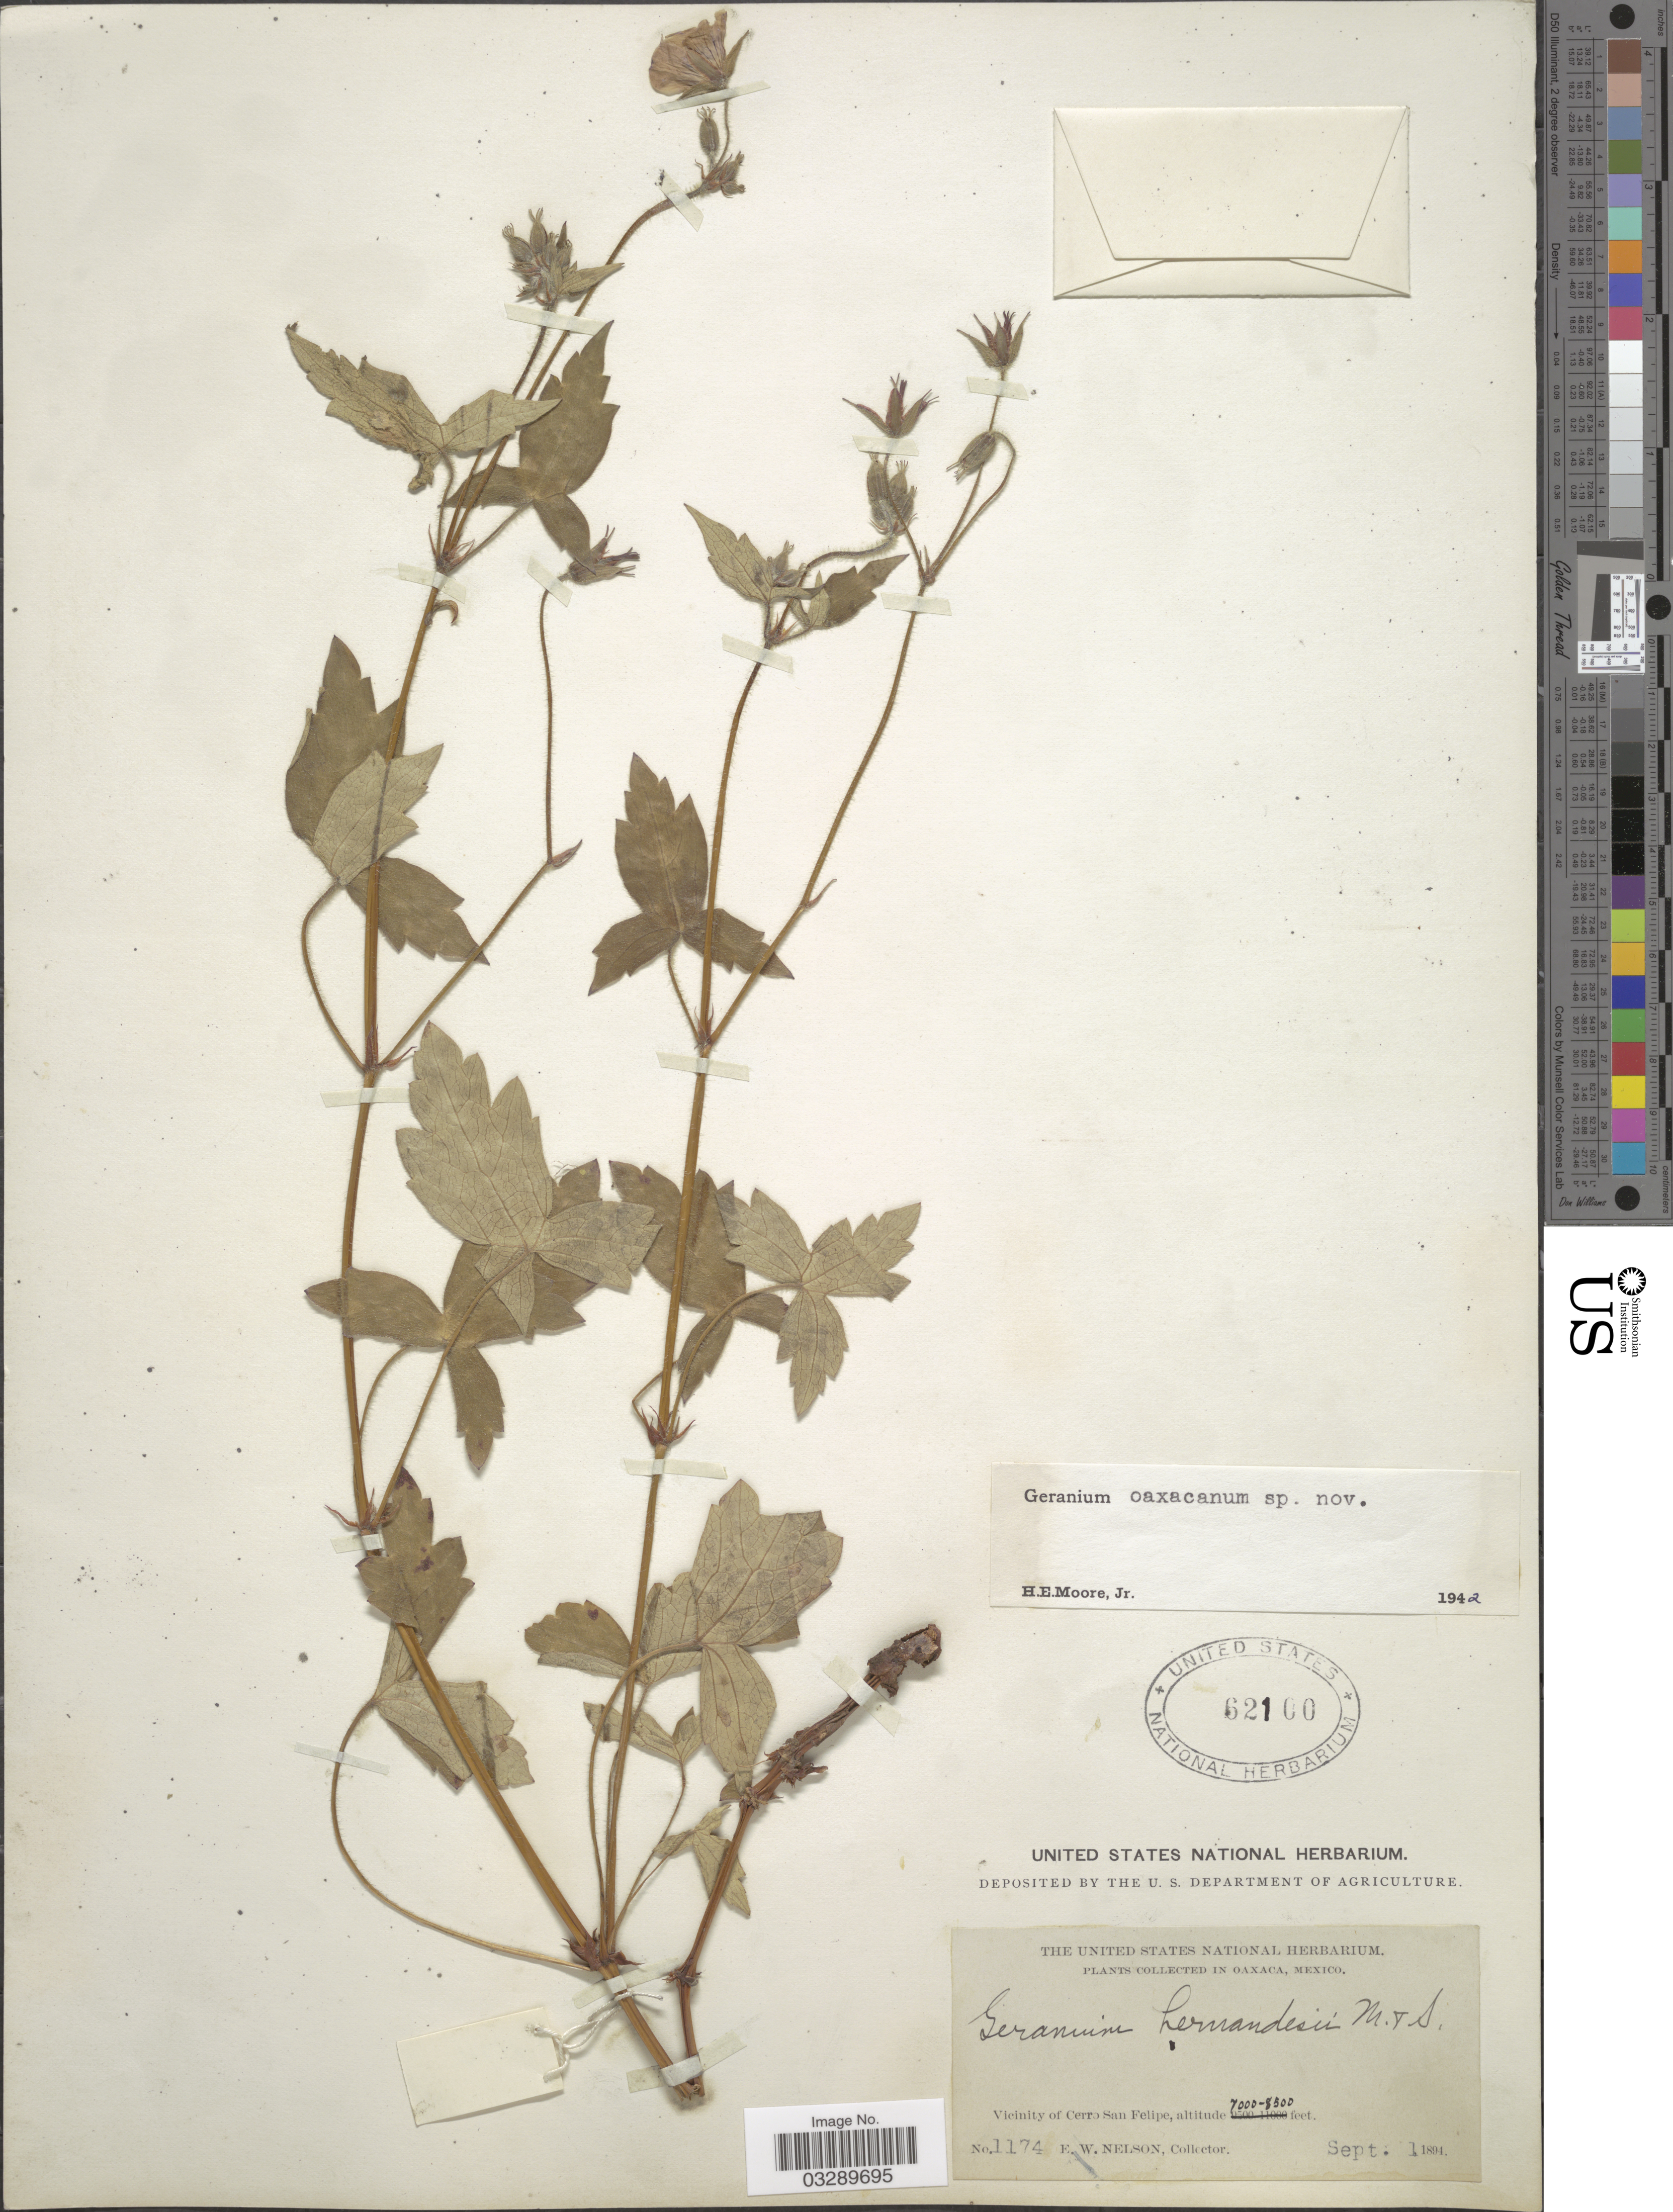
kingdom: Plantae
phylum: Tracheophyta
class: Magnoliopsida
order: Geraniales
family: Geraniaceae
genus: Geranium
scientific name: Geranium oaxacanum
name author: H.E. Moore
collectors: E. W. Nelson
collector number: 1174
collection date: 1894-09-01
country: Mexico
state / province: Oaxaca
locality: Vicinity of Cerro San Felipe.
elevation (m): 2134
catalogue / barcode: US 62100